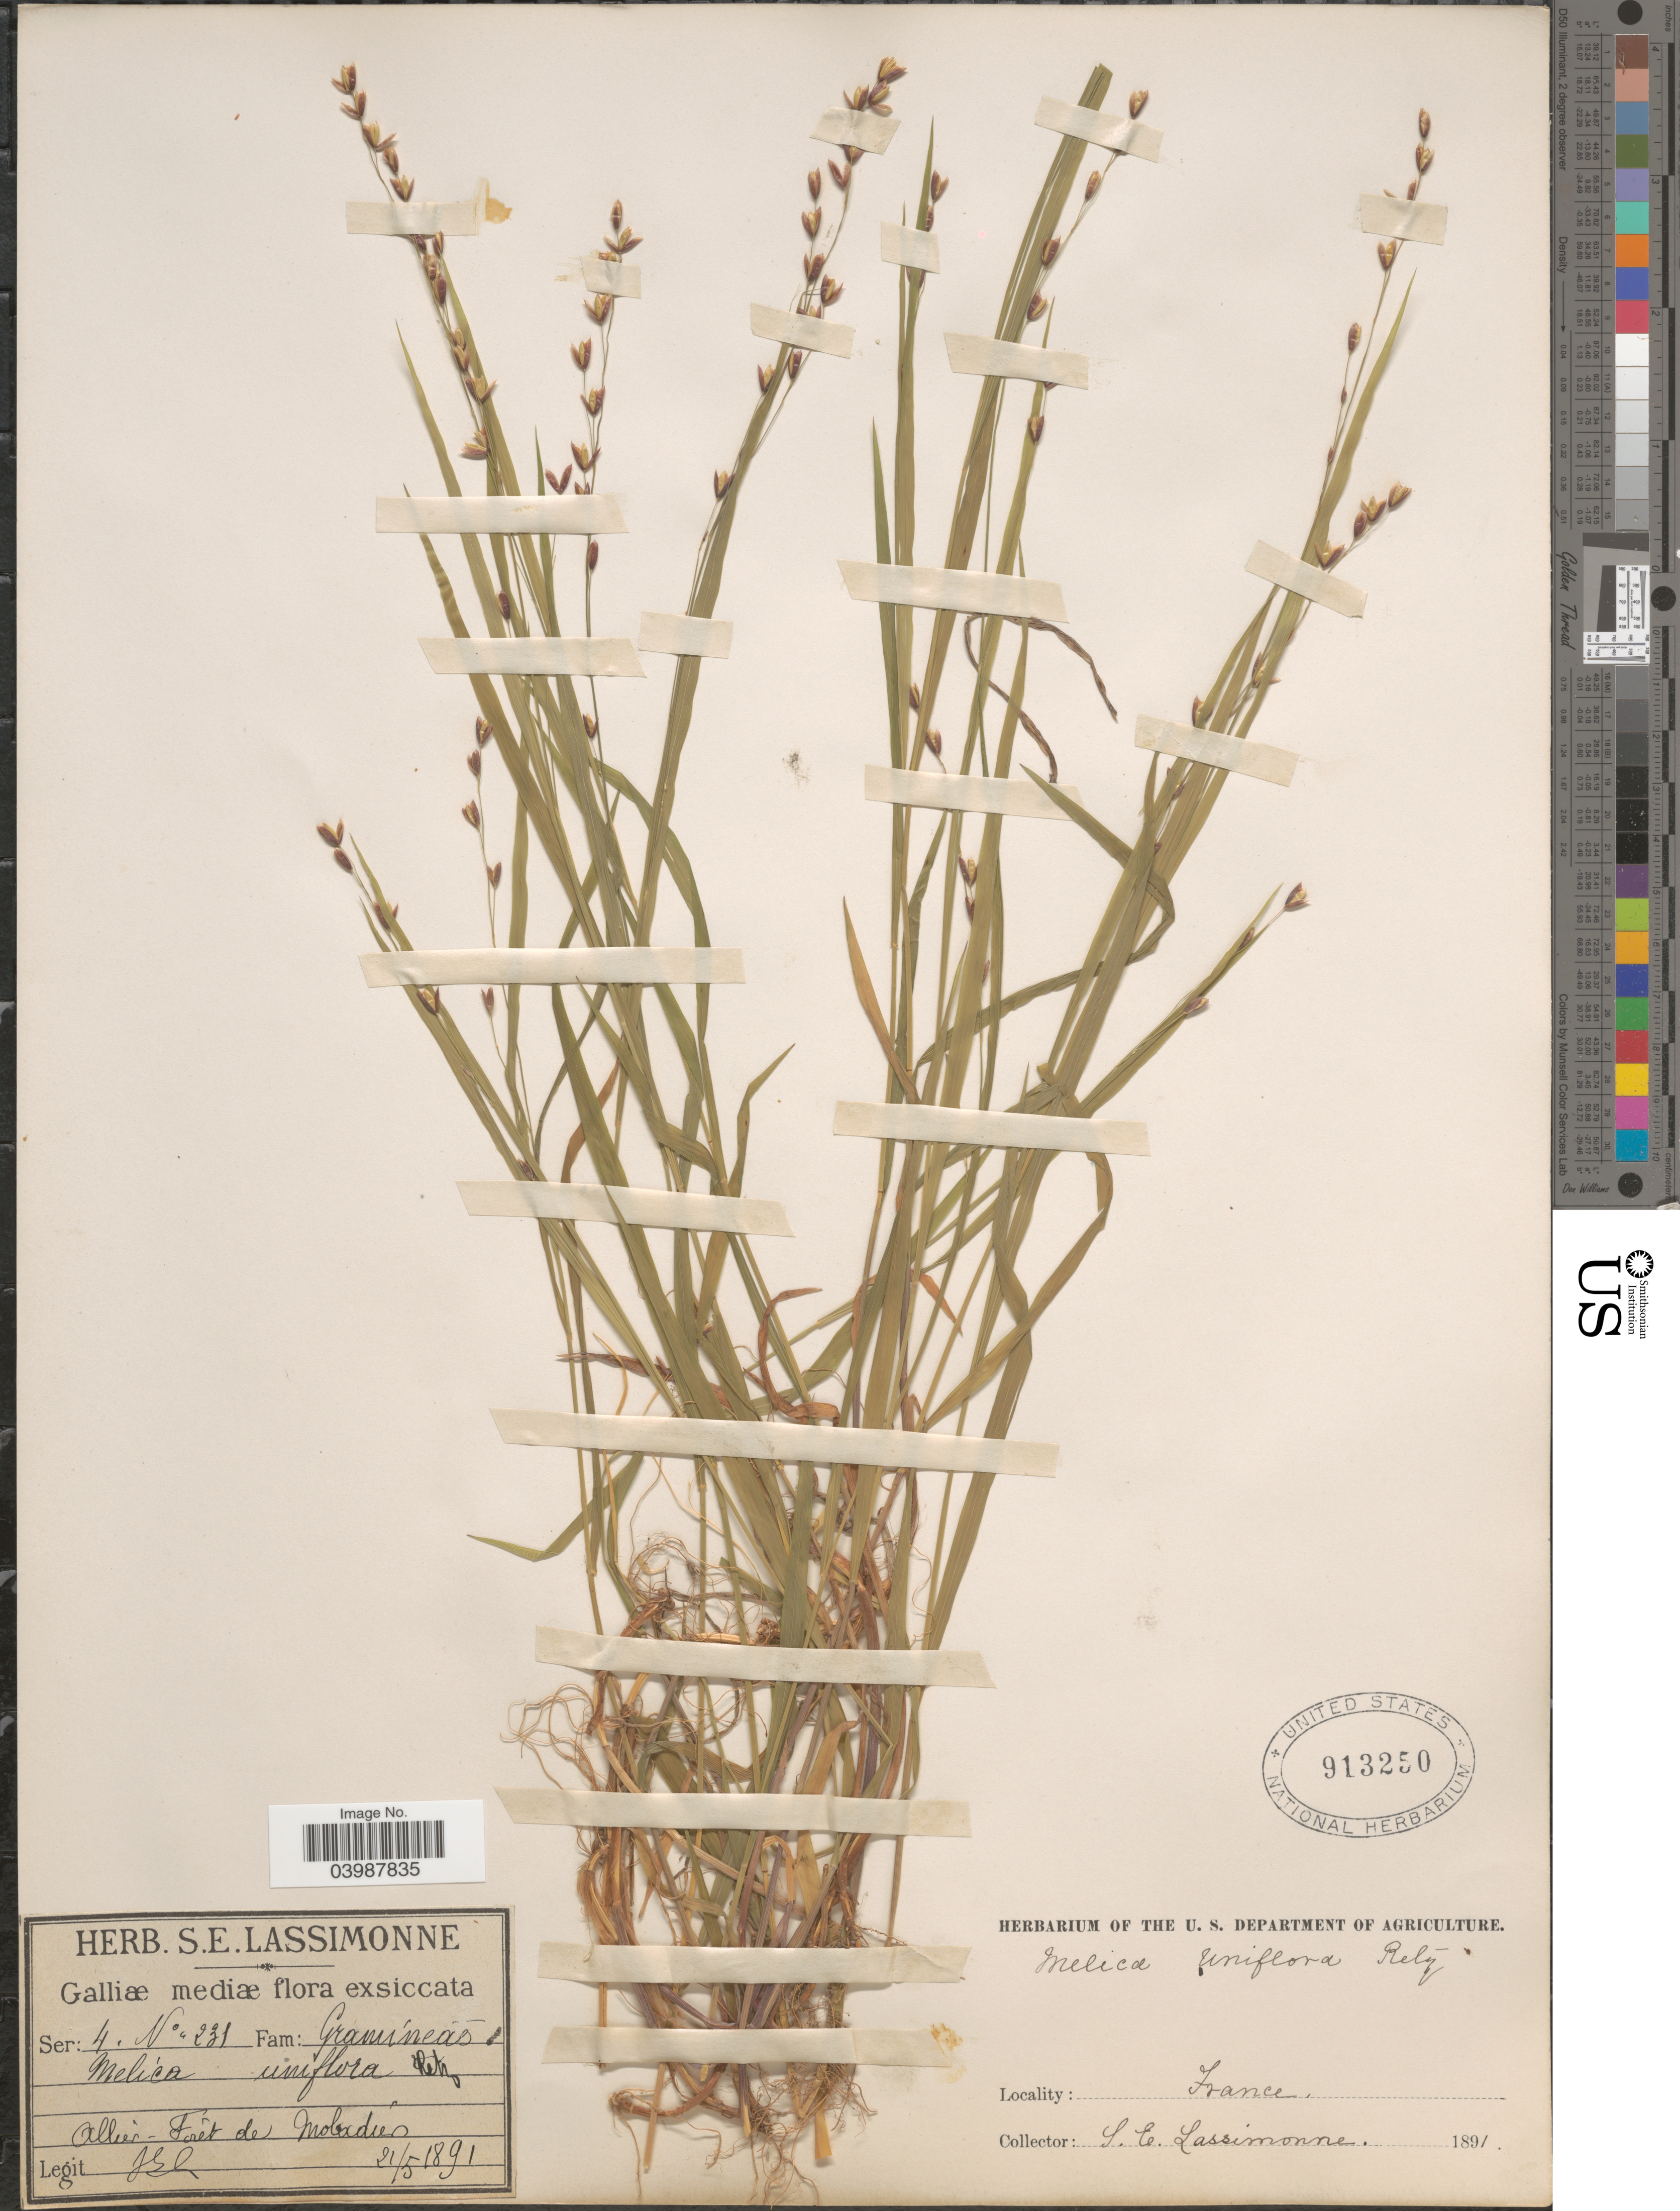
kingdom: Plantae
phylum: Tracheophyta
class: Liliopsida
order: Poales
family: Poaceae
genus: Melica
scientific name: Melica uniflora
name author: Retz.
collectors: S. Lassimonne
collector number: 231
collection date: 1891-05-21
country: France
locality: Galliæ mediæ. Allier-Forêt de Mobadien.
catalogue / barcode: US 913250